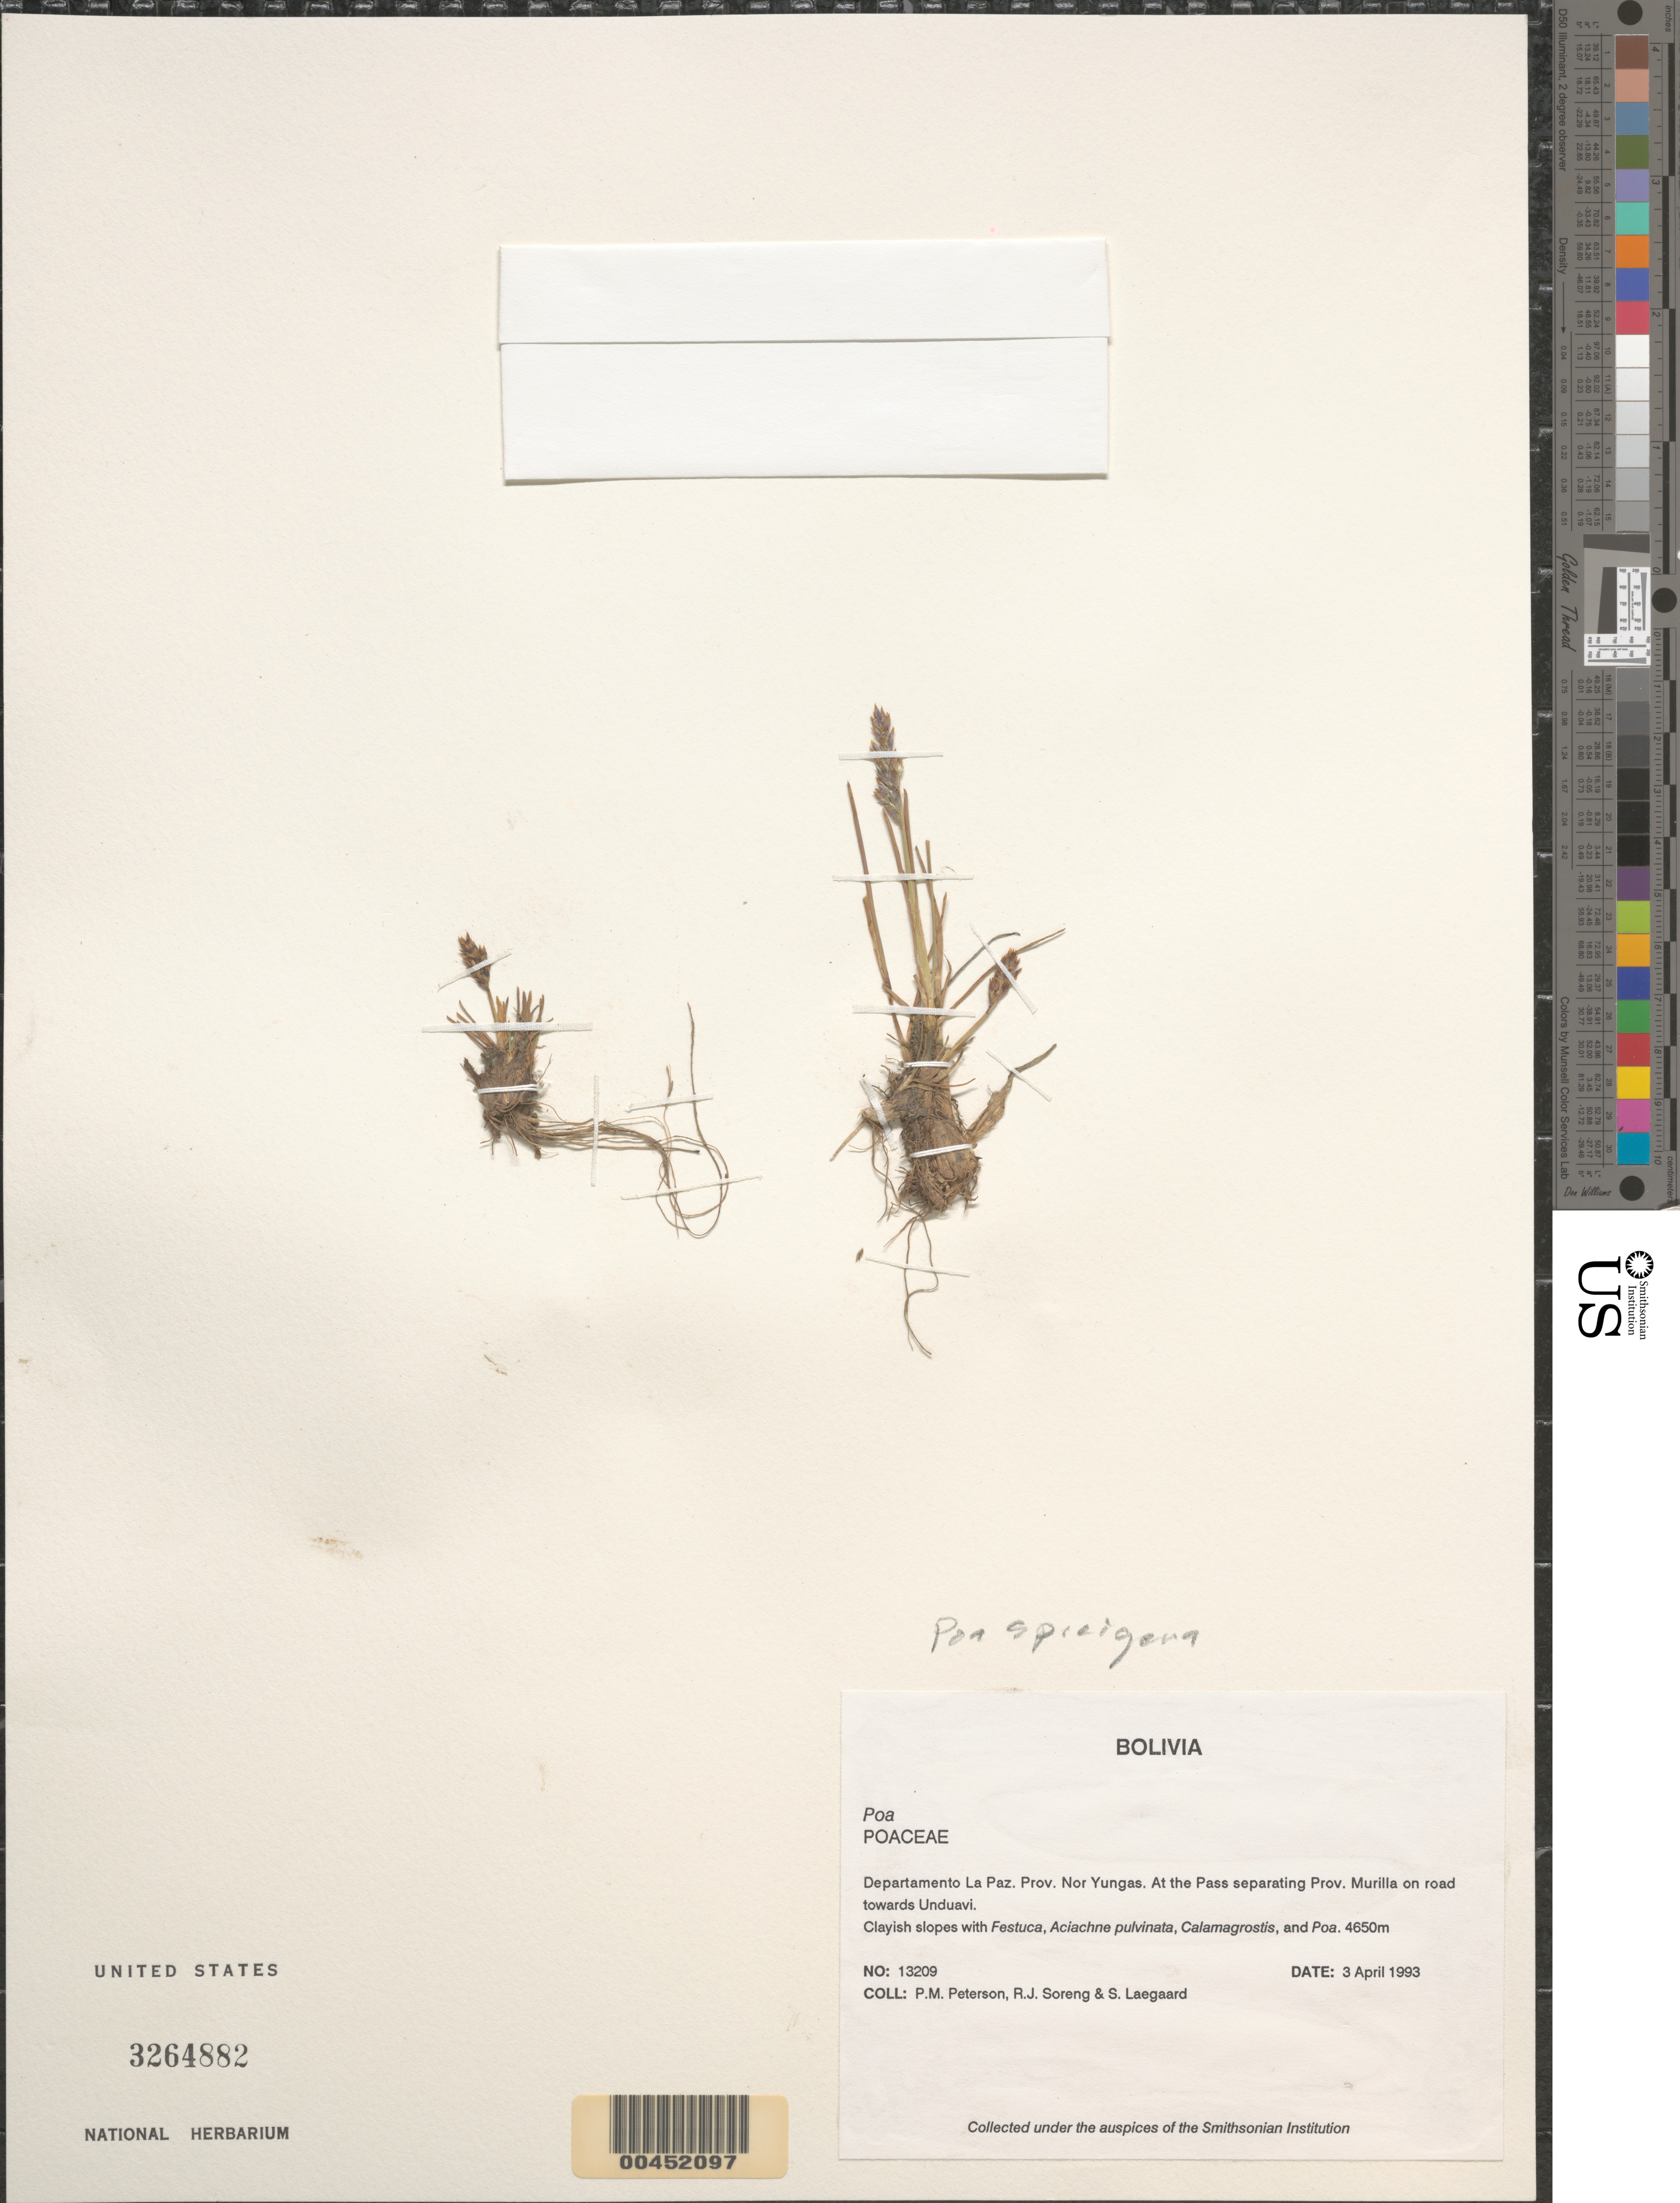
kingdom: Plantae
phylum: Tracheophyta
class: Liliopsida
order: Poales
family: Poaceae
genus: Poa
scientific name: Poa sp.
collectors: P. M. Peterson, R. J. Soreng & S. Lægaard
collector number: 13209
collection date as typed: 03 Apr 1993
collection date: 1993-04-03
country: Bolivia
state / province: La Paz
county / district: Nor Yungas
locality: At the Pass separating Prov. Murilla on road towards Unduavi.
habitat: Clayish slopes with Festuca, Aciachne pulvinata, Calamagrostis, and Poa.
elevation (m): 4650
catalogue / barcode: US 3264882